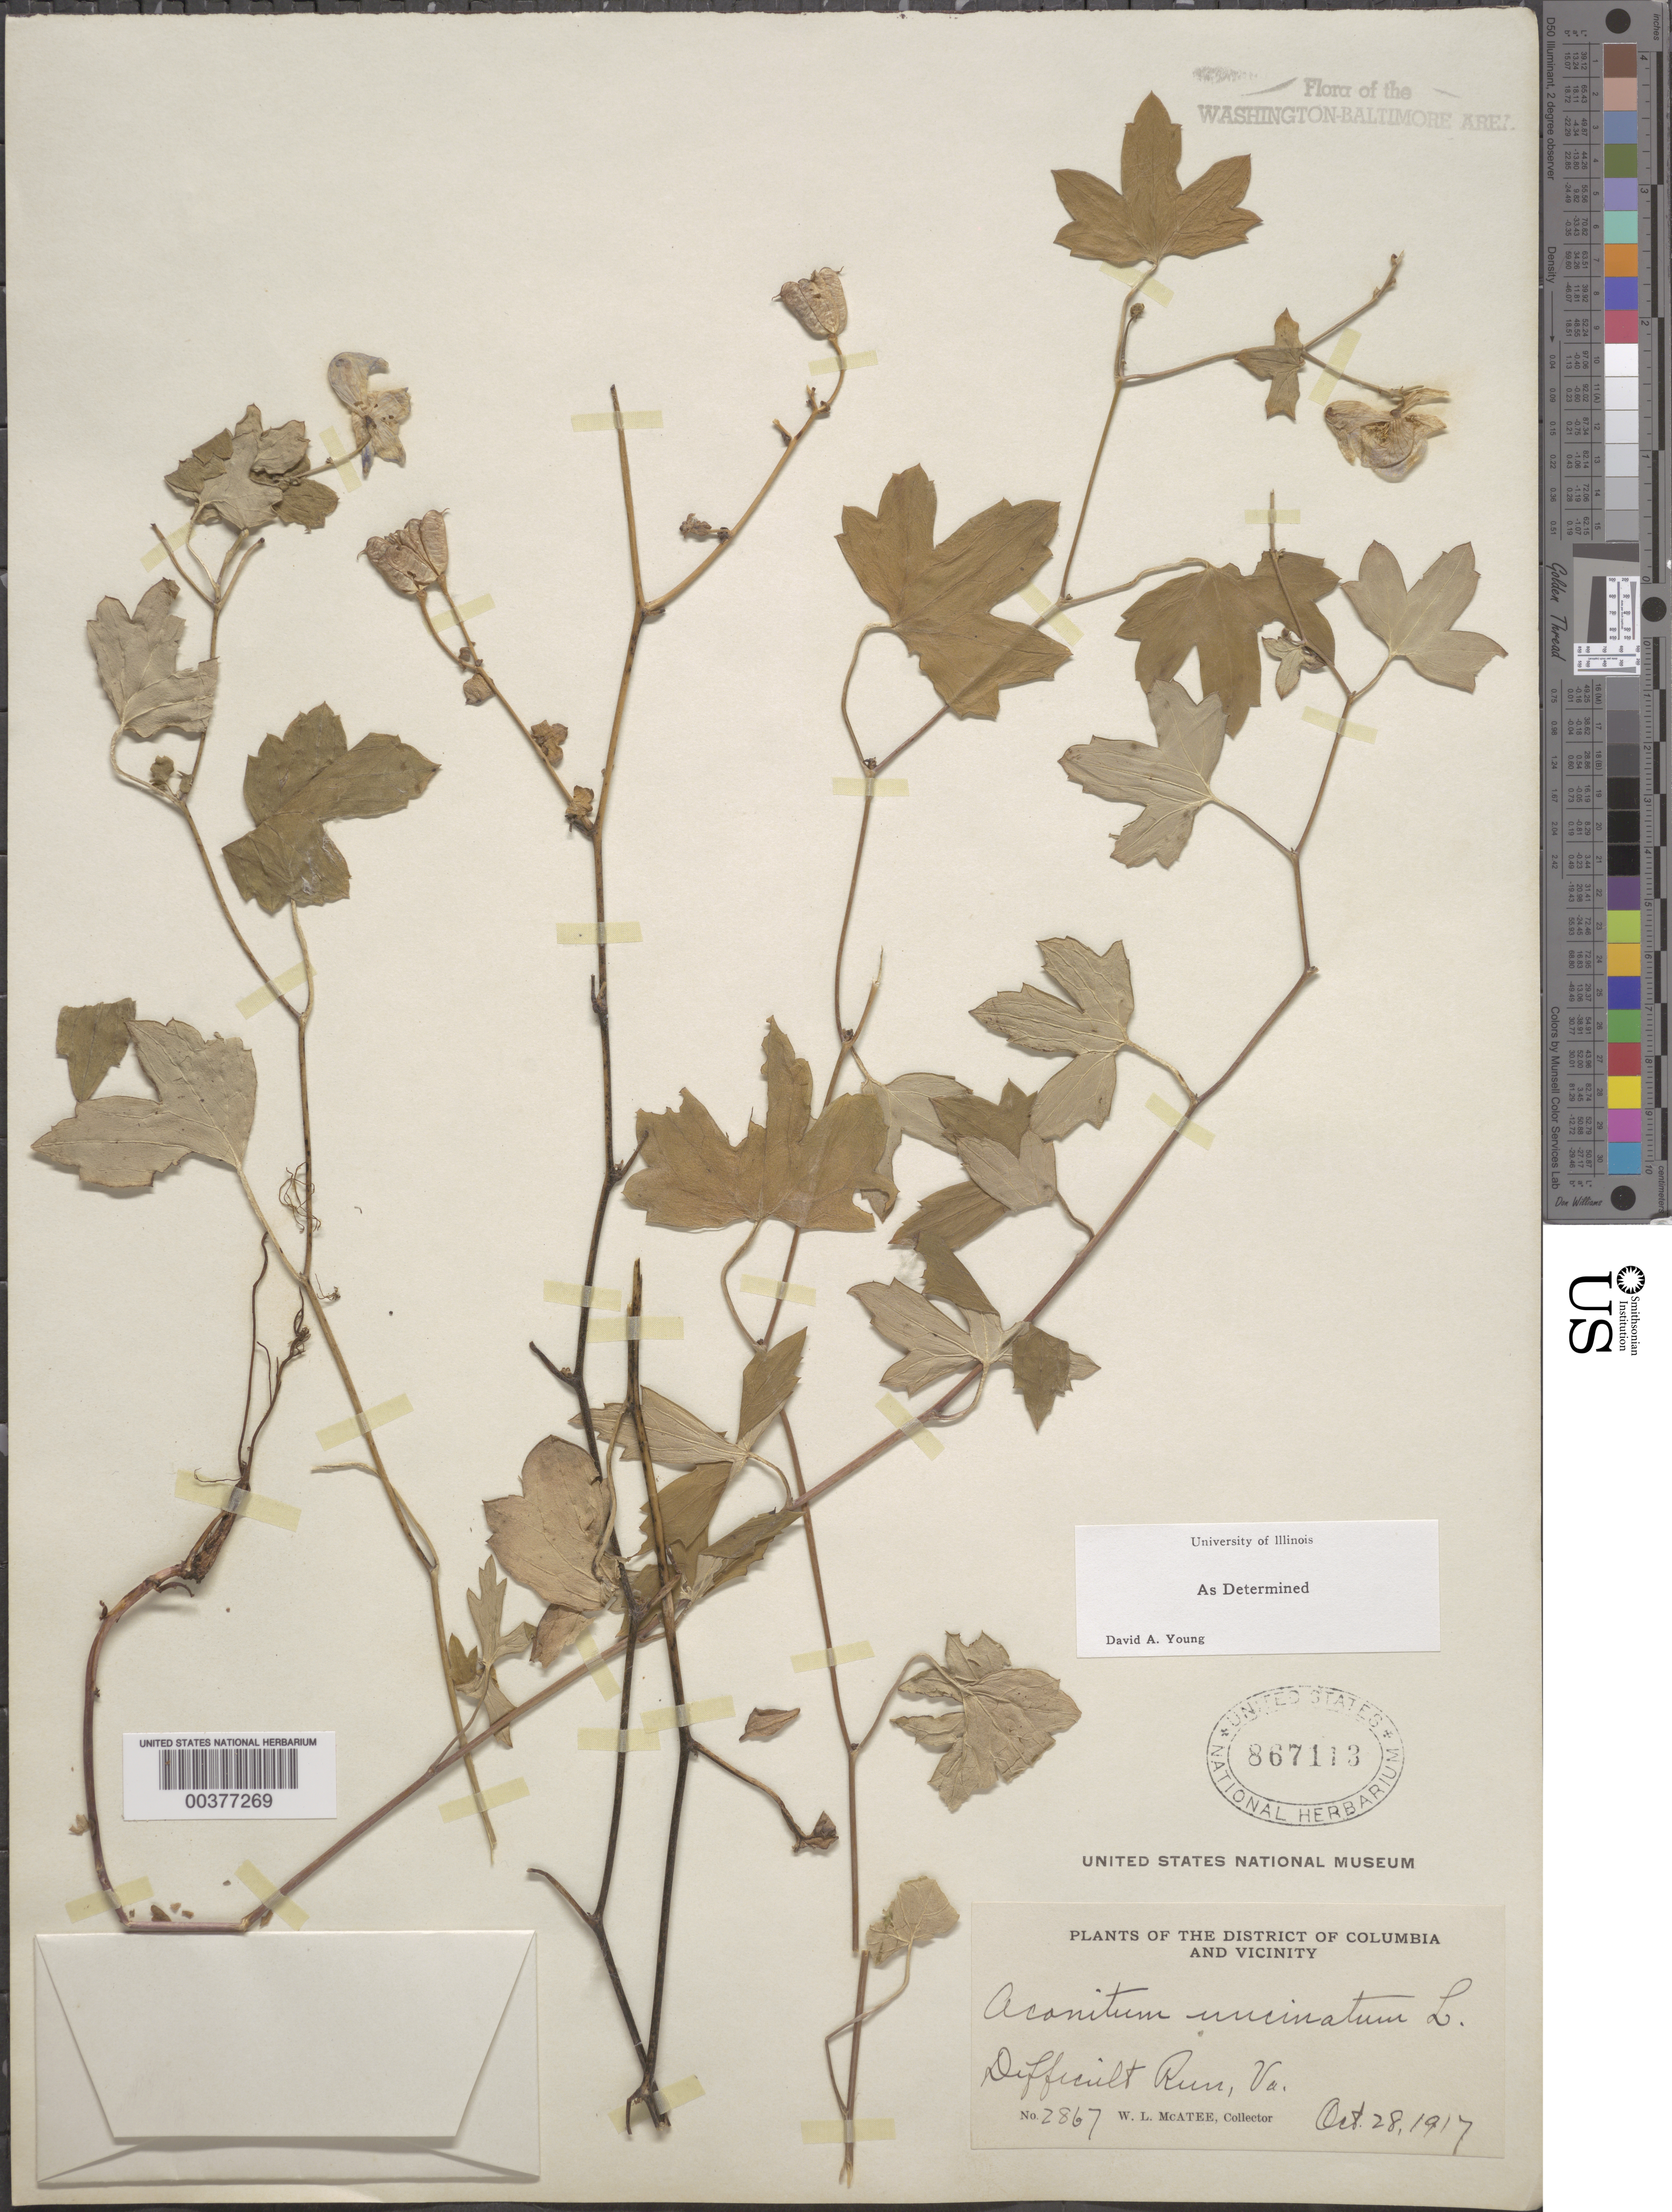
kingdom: Plantae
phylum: Tracheophyta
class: Magnoliopsida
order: Ranunculales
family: Ranunculaceae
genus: Aconitum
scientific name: Aconitum uncinatum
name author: L.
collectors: W. McAtee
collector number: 2867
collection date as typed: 28 Oct 1917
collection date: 1917-10-28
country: United States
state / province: Virginia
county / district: Fairfax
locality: Difficult Run C. and O. Canal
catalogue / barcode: US 867113